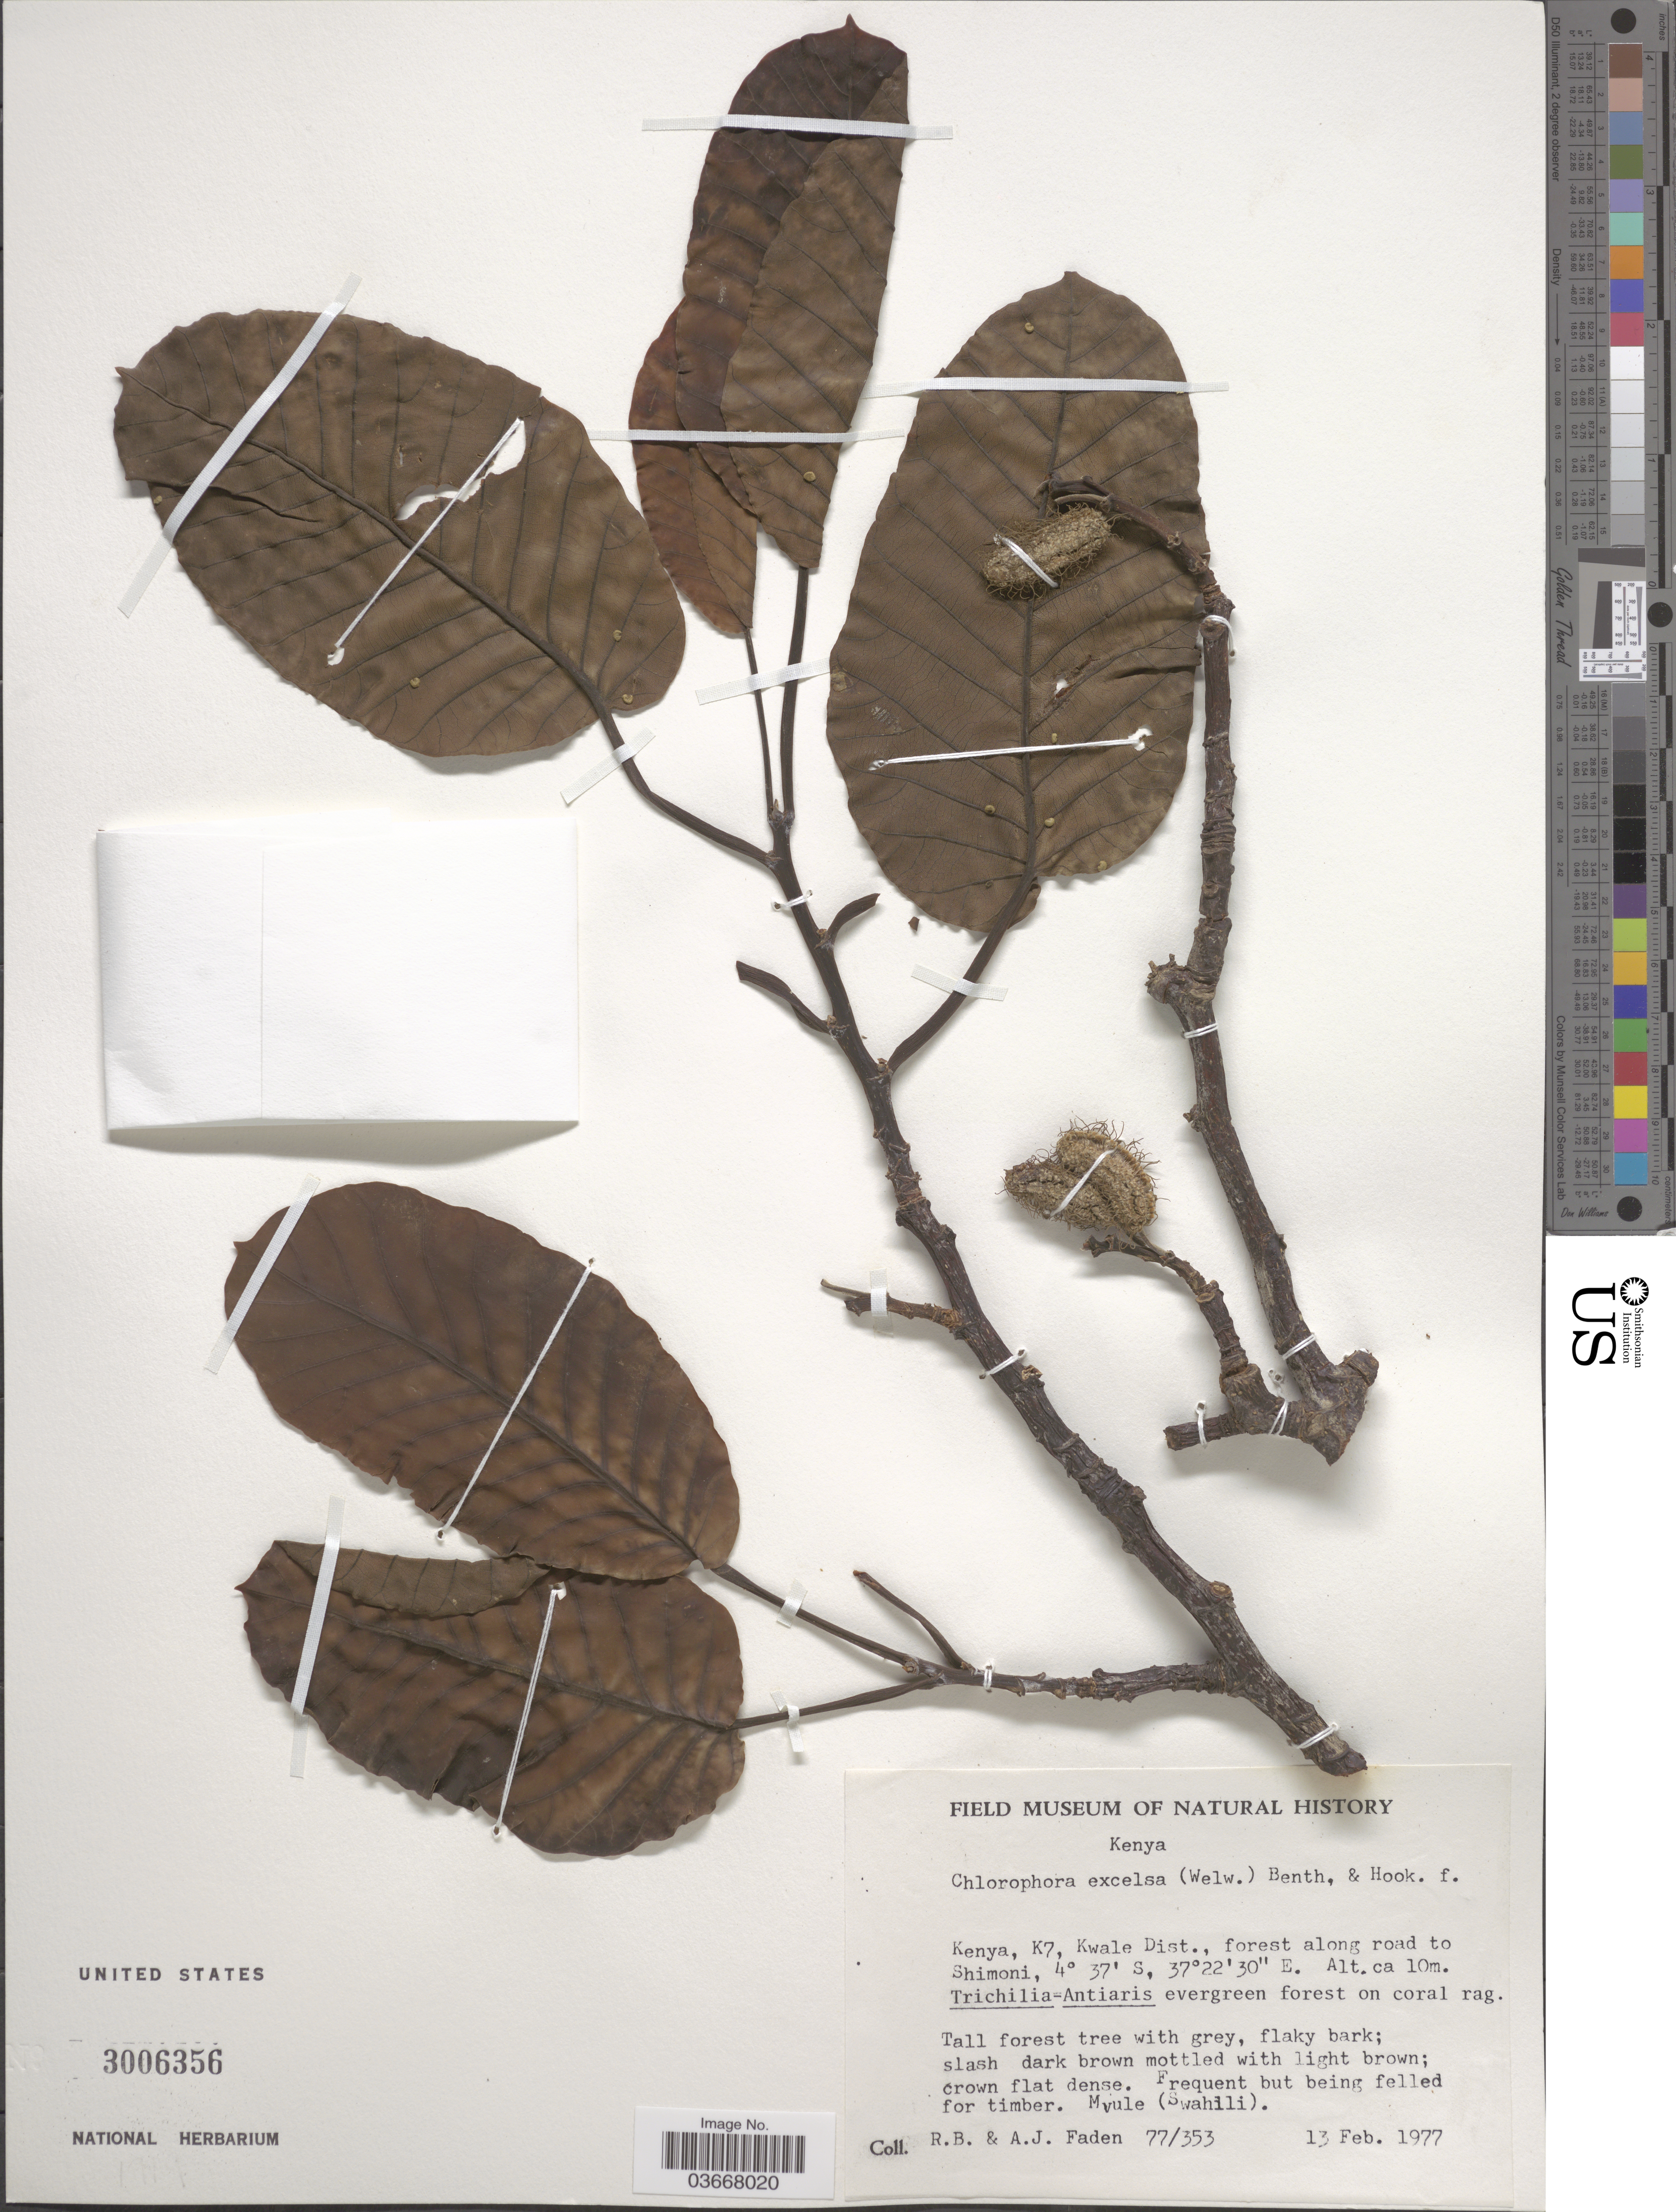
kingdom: Plantae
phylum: Tracheophyta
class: Magnoliopsida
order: Rosales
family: Moraceae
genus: Milicia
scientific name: Milicia excelsa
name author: (Welw.) C.C. Berg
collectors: R. B. Faden & A. J. Faden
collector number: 77/353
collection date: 1977-02-13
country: Kenya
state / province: Kwale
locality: K7, Kwale Dist., forest along road to Shimoni.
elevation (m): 10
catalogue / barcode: US 3006356